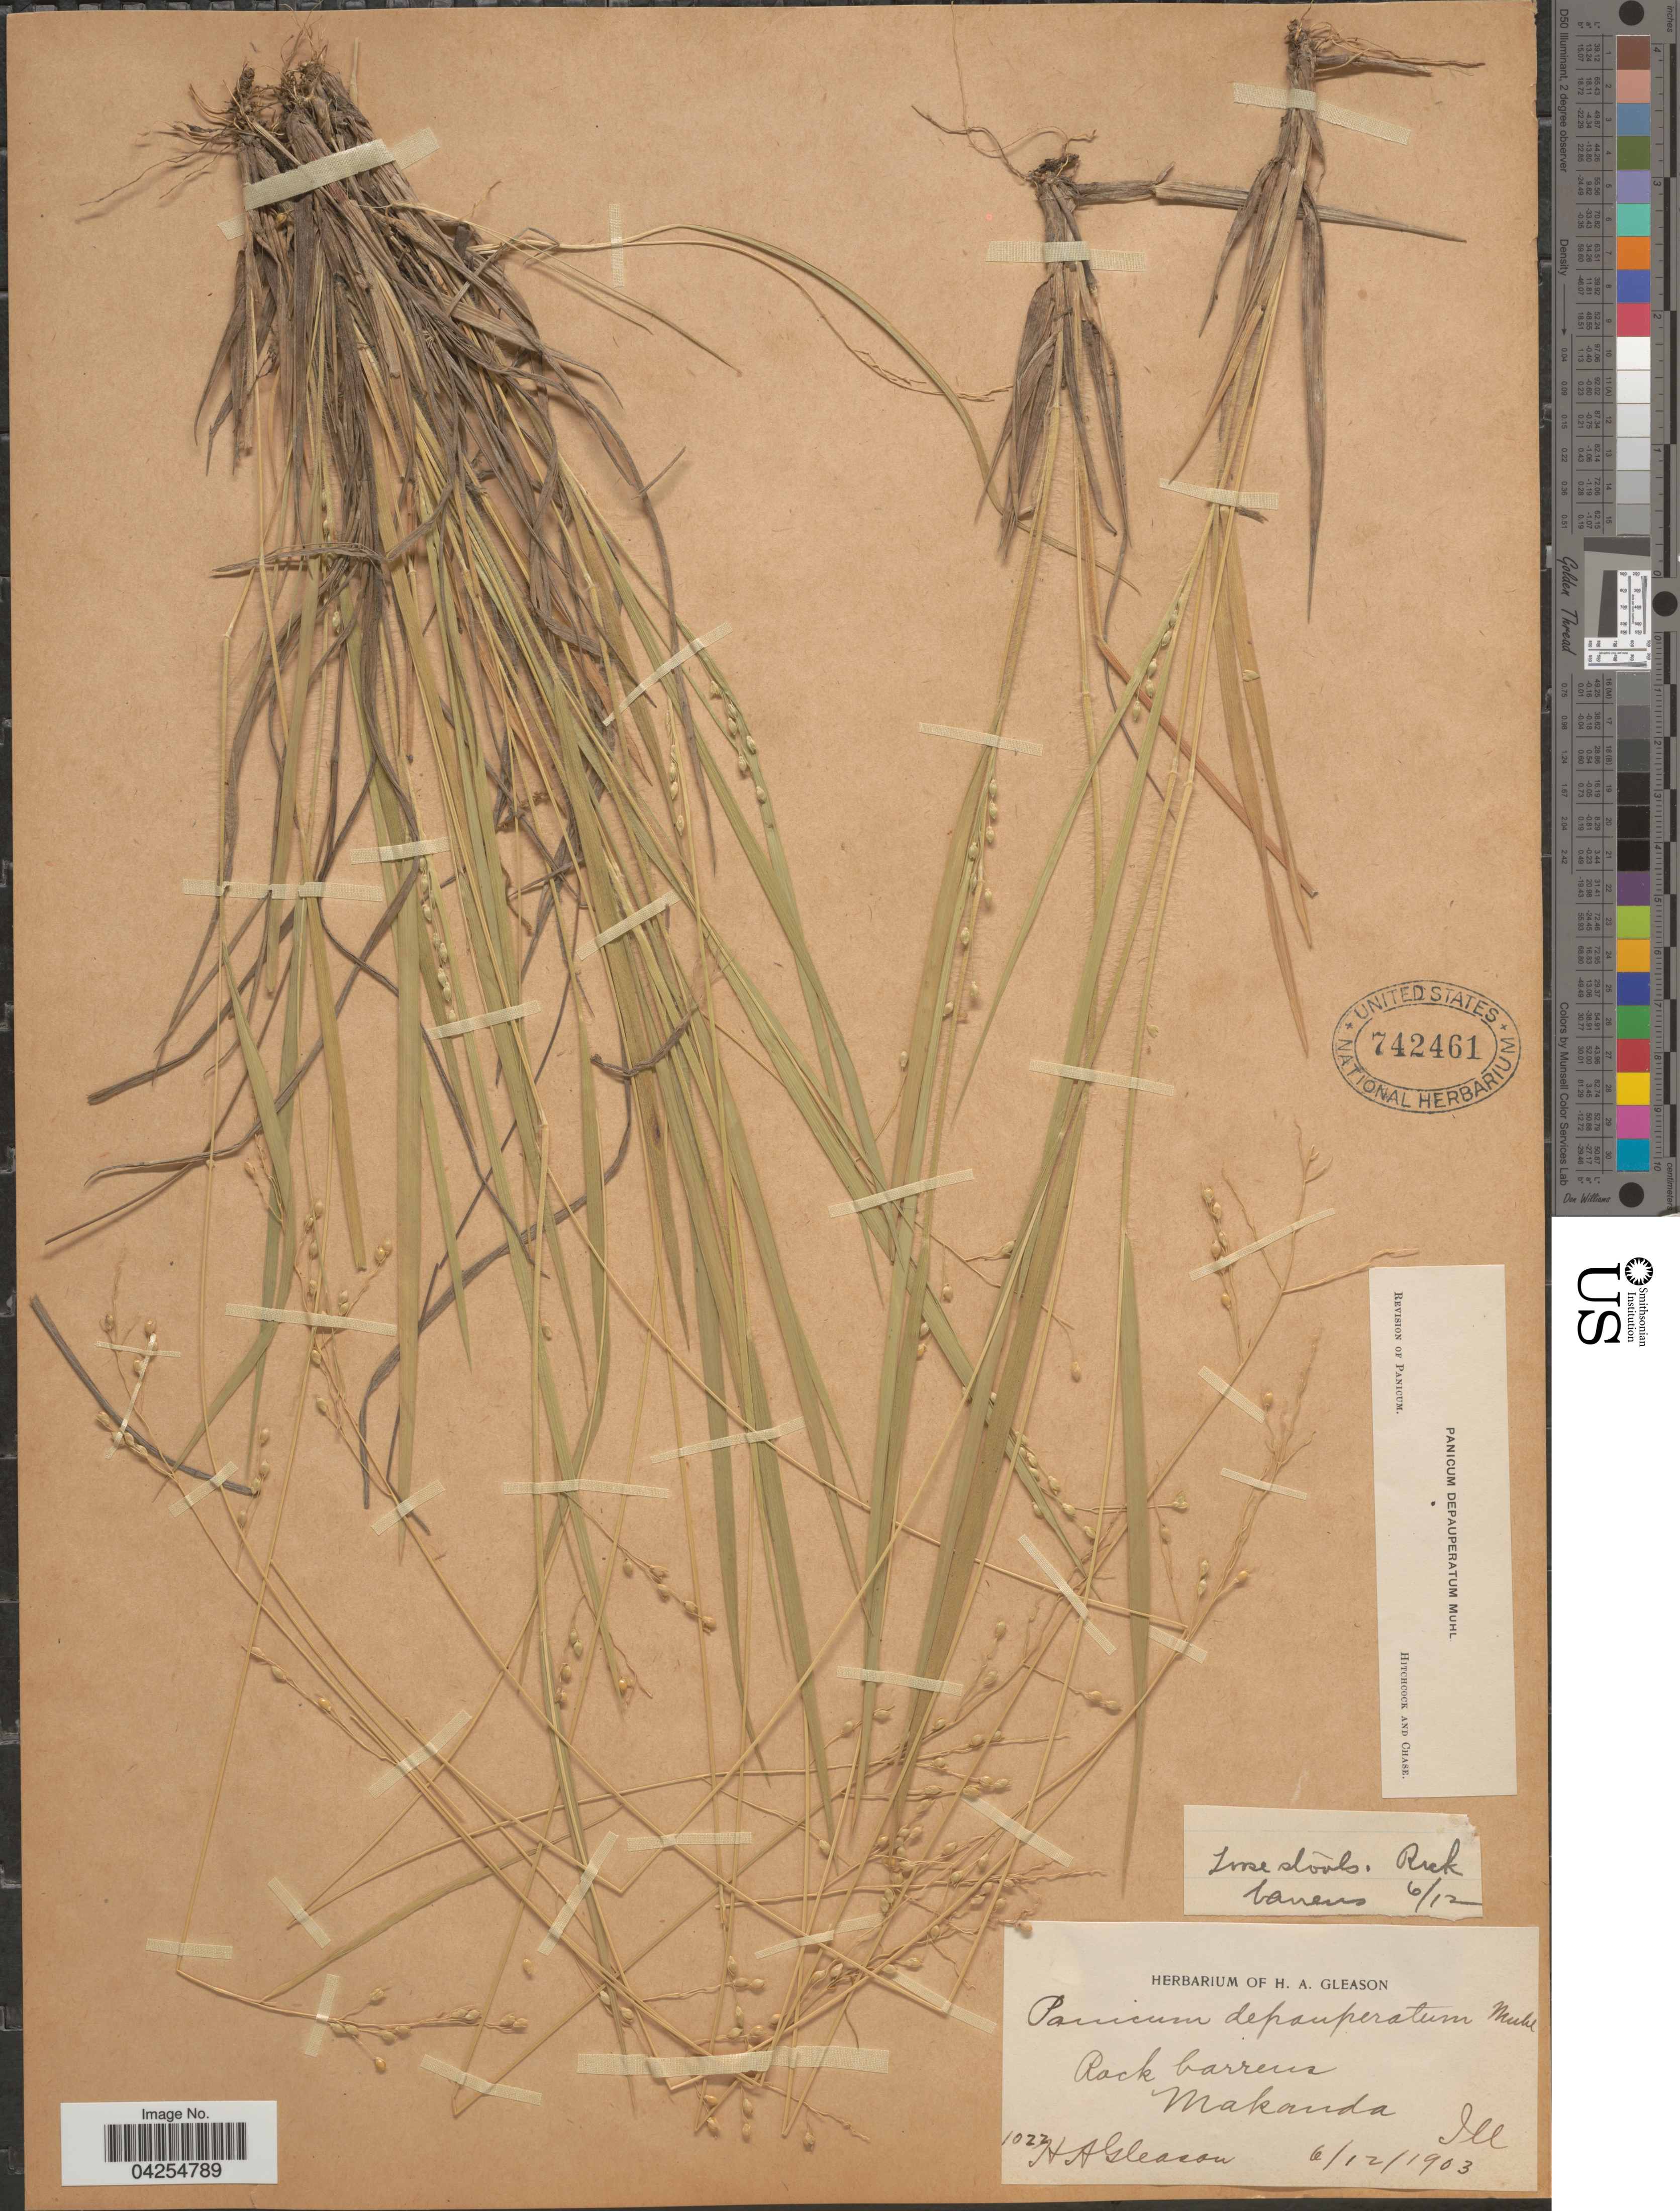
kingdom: Plantae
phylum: Tracheophyta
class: Liliopsida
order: Poales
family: Poaceae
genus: Dichanthelium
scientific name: Dichanthelium depauperatum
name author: (Muhl.) Gould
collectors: H. A. Gleason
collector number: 1022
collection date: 1903-06-12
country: United States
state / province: Illinois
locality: Makanda.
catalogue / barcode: US 742461